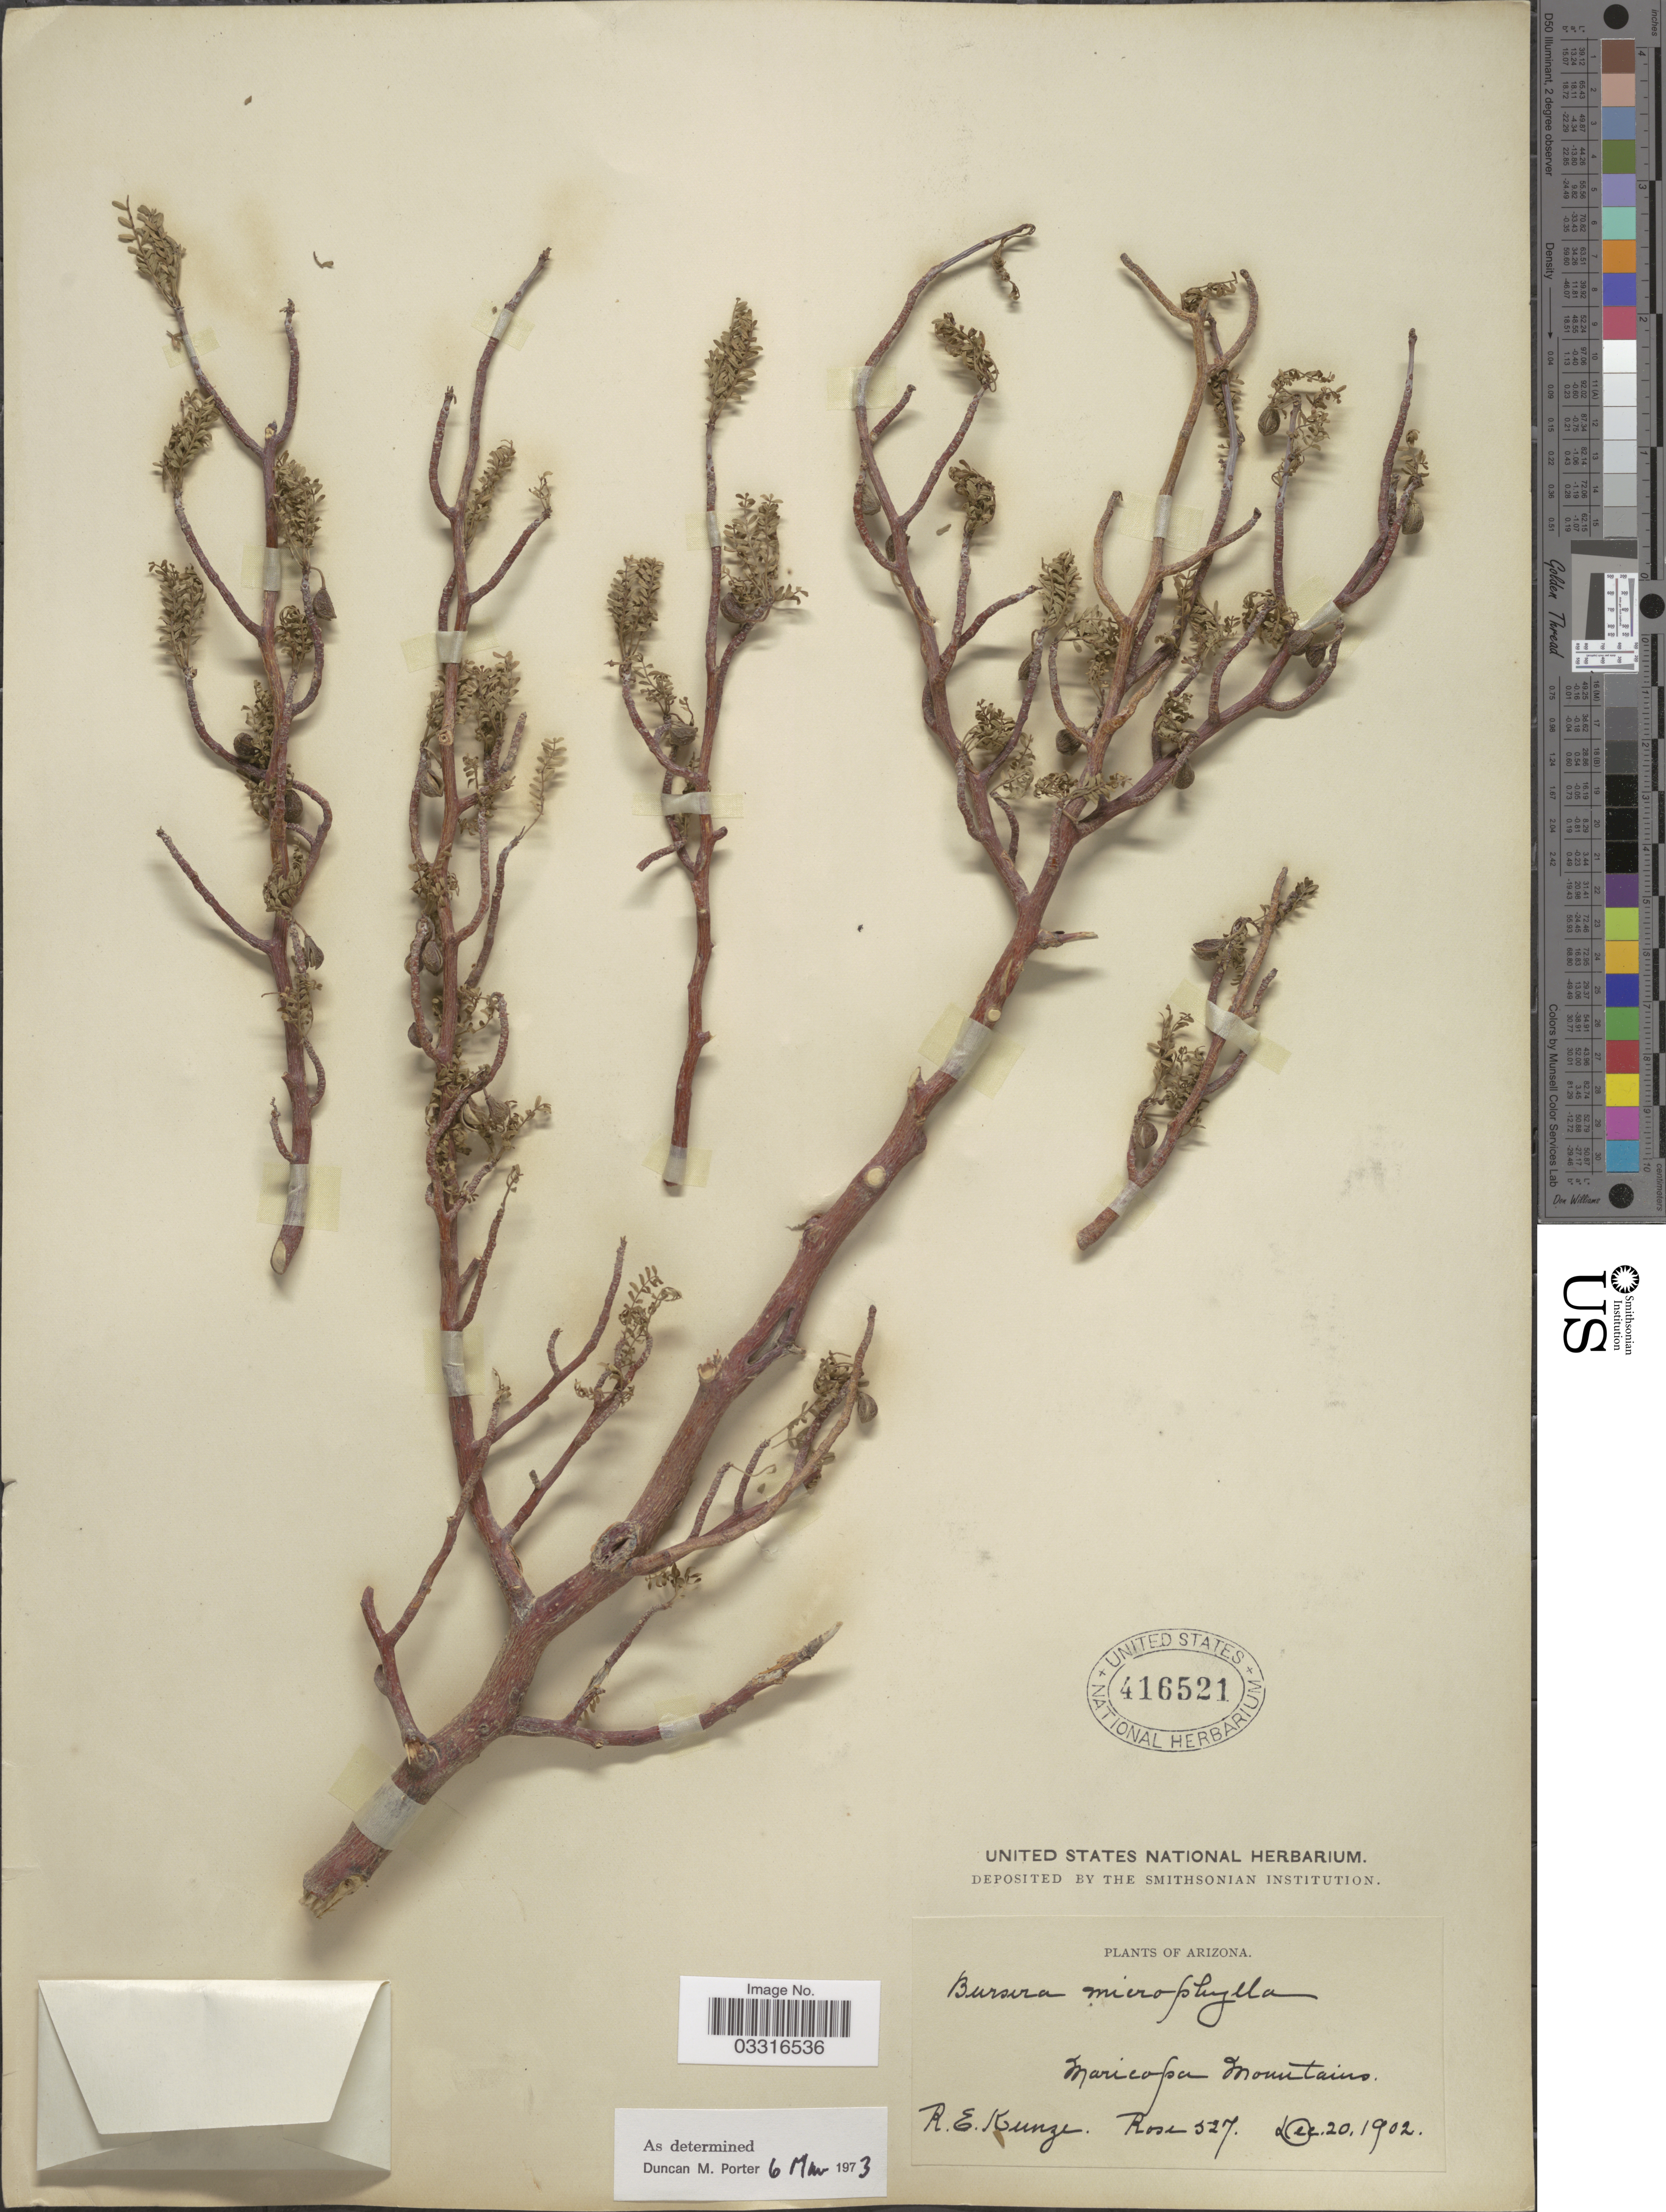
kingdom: Plantae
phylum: Tracheophyta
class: Magnoliopsida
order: Sapindales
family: Burseraceae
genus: Bursera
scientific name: Bursera microphylla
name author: A. Gray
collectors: R. E. Kunze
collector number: Rose 527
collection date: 1902-12-20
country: United States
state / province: Arizona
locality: Maricopa Mountains.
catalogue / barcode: US 416521